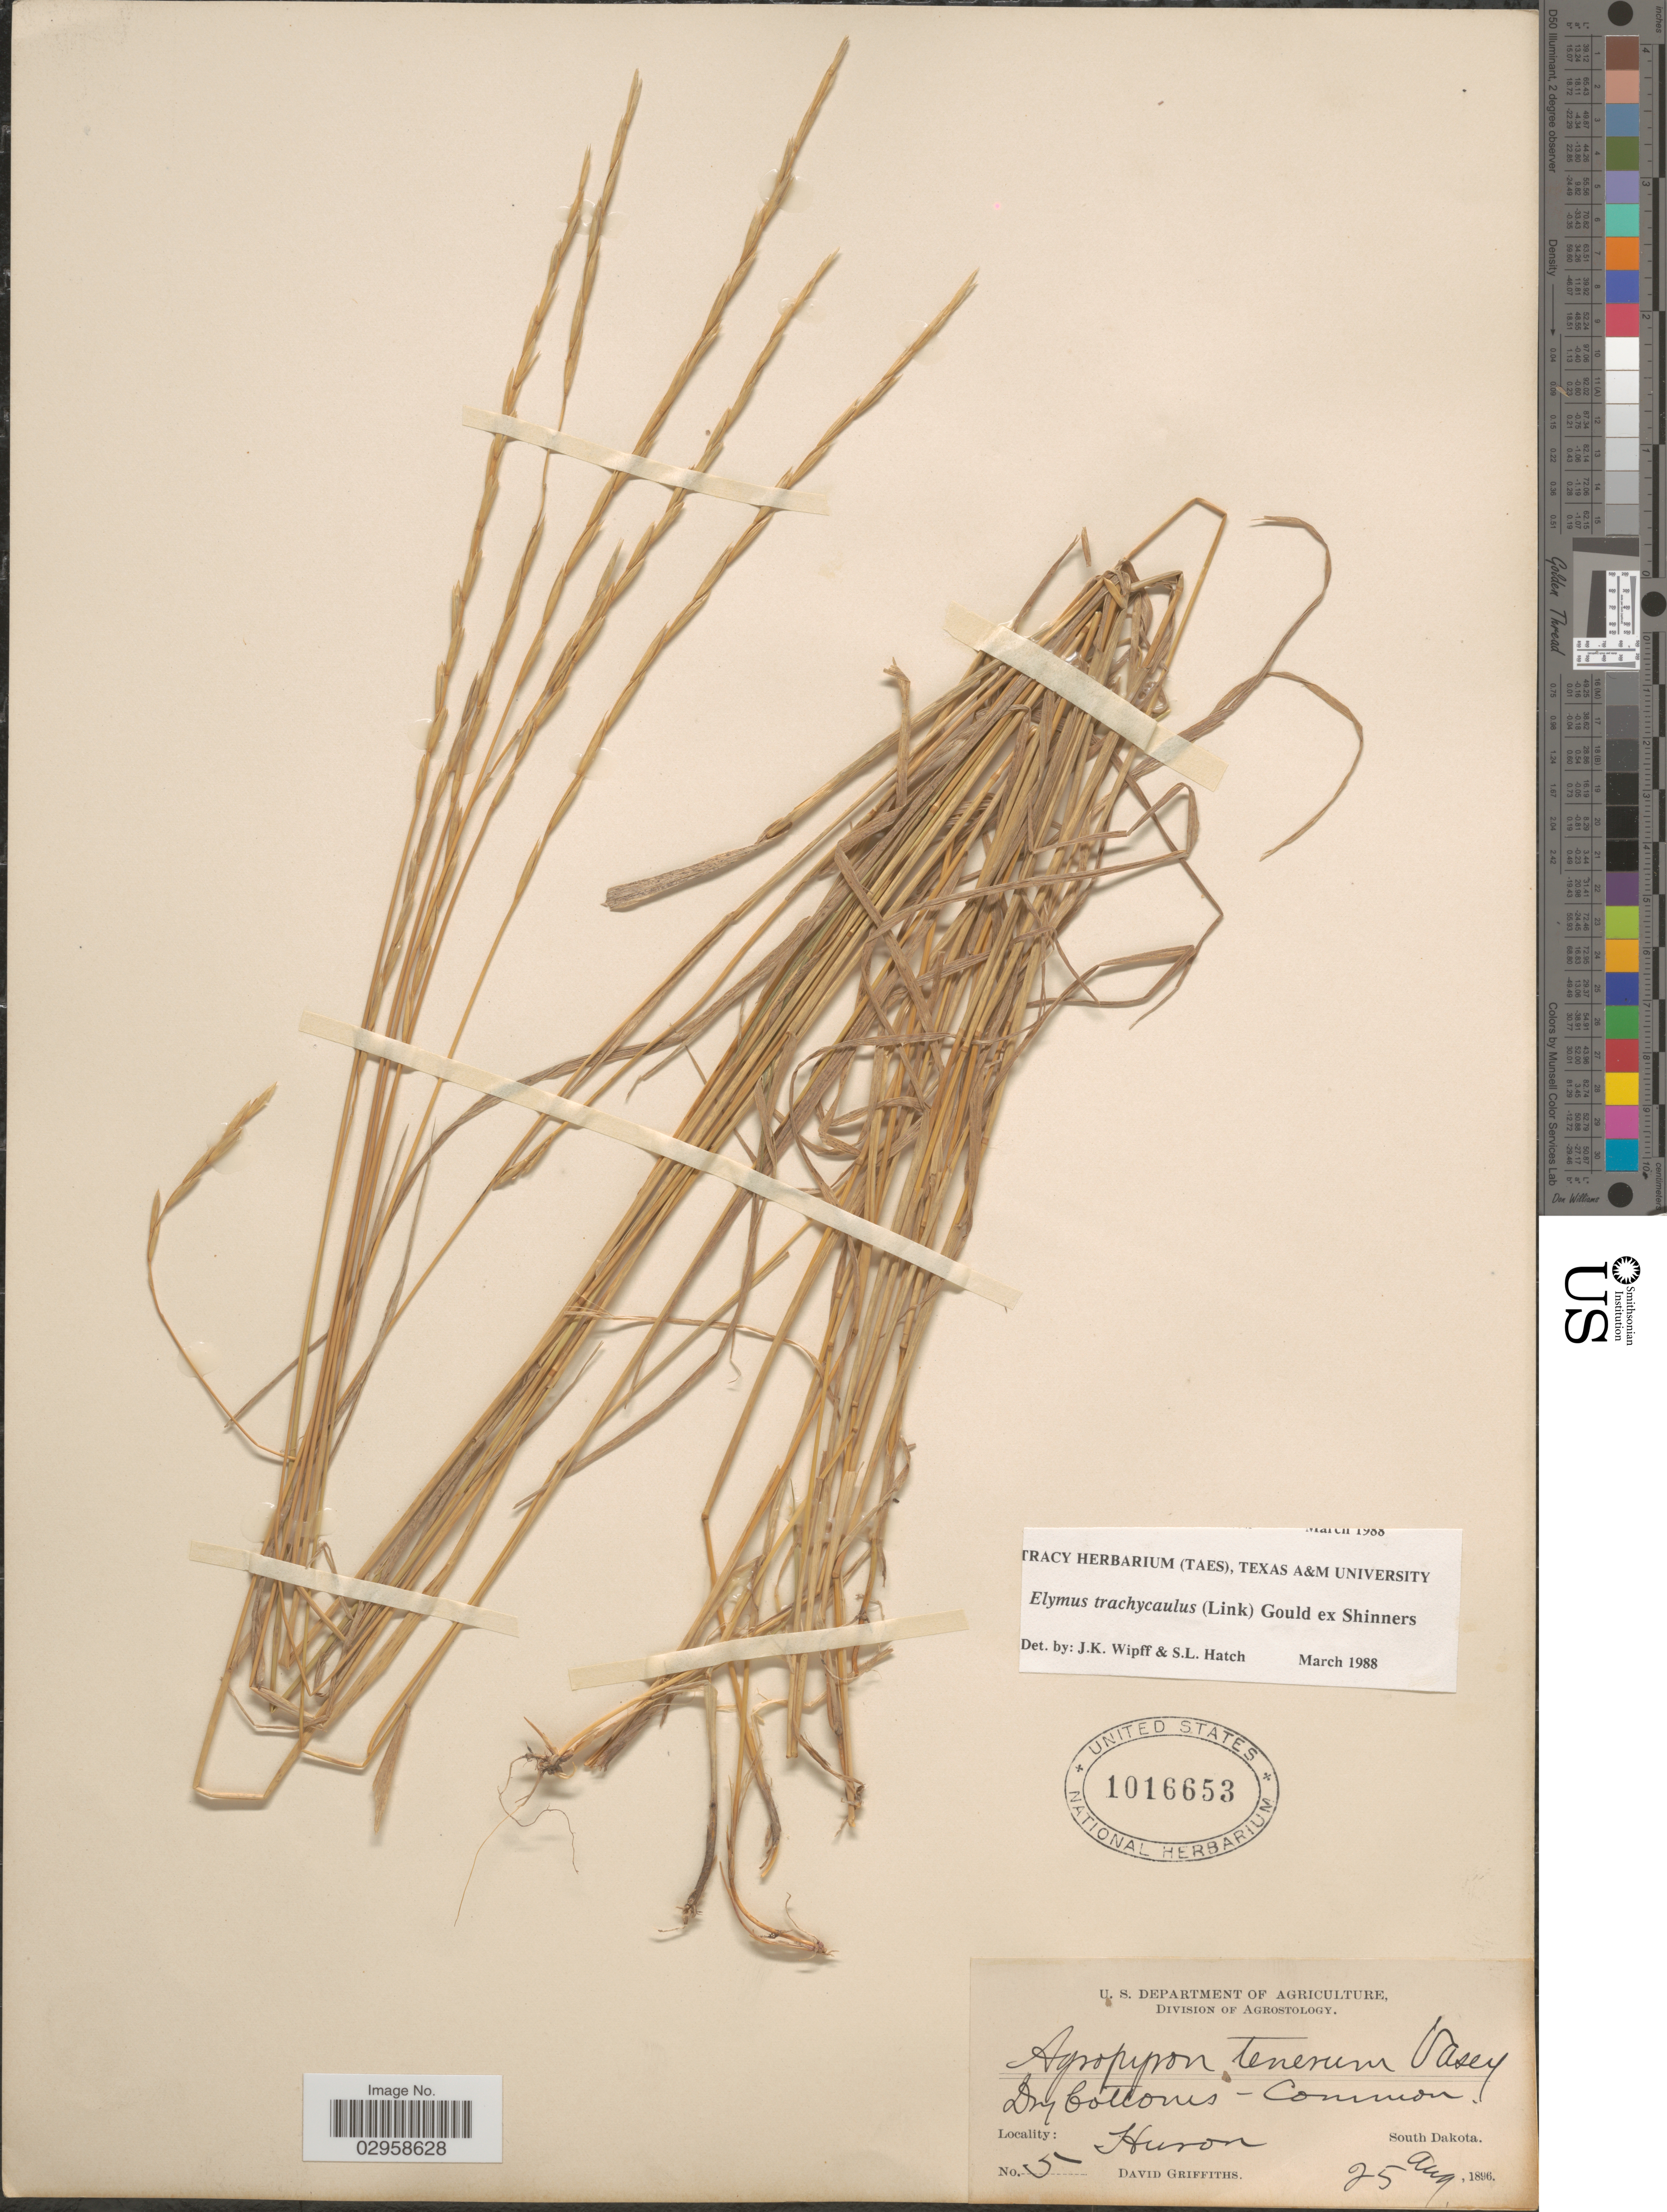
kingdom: Plantae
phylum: Tracheophyta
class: Liliopsida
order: Poales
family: Poaceae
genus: Elymus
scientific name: Elymus trachycaulus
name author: (Link) Gould ex Shinners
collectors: D. Griffiths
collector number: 5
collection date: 1896-08-25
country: United States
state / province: South Dakota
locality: Huron.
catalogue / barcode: US 1016653